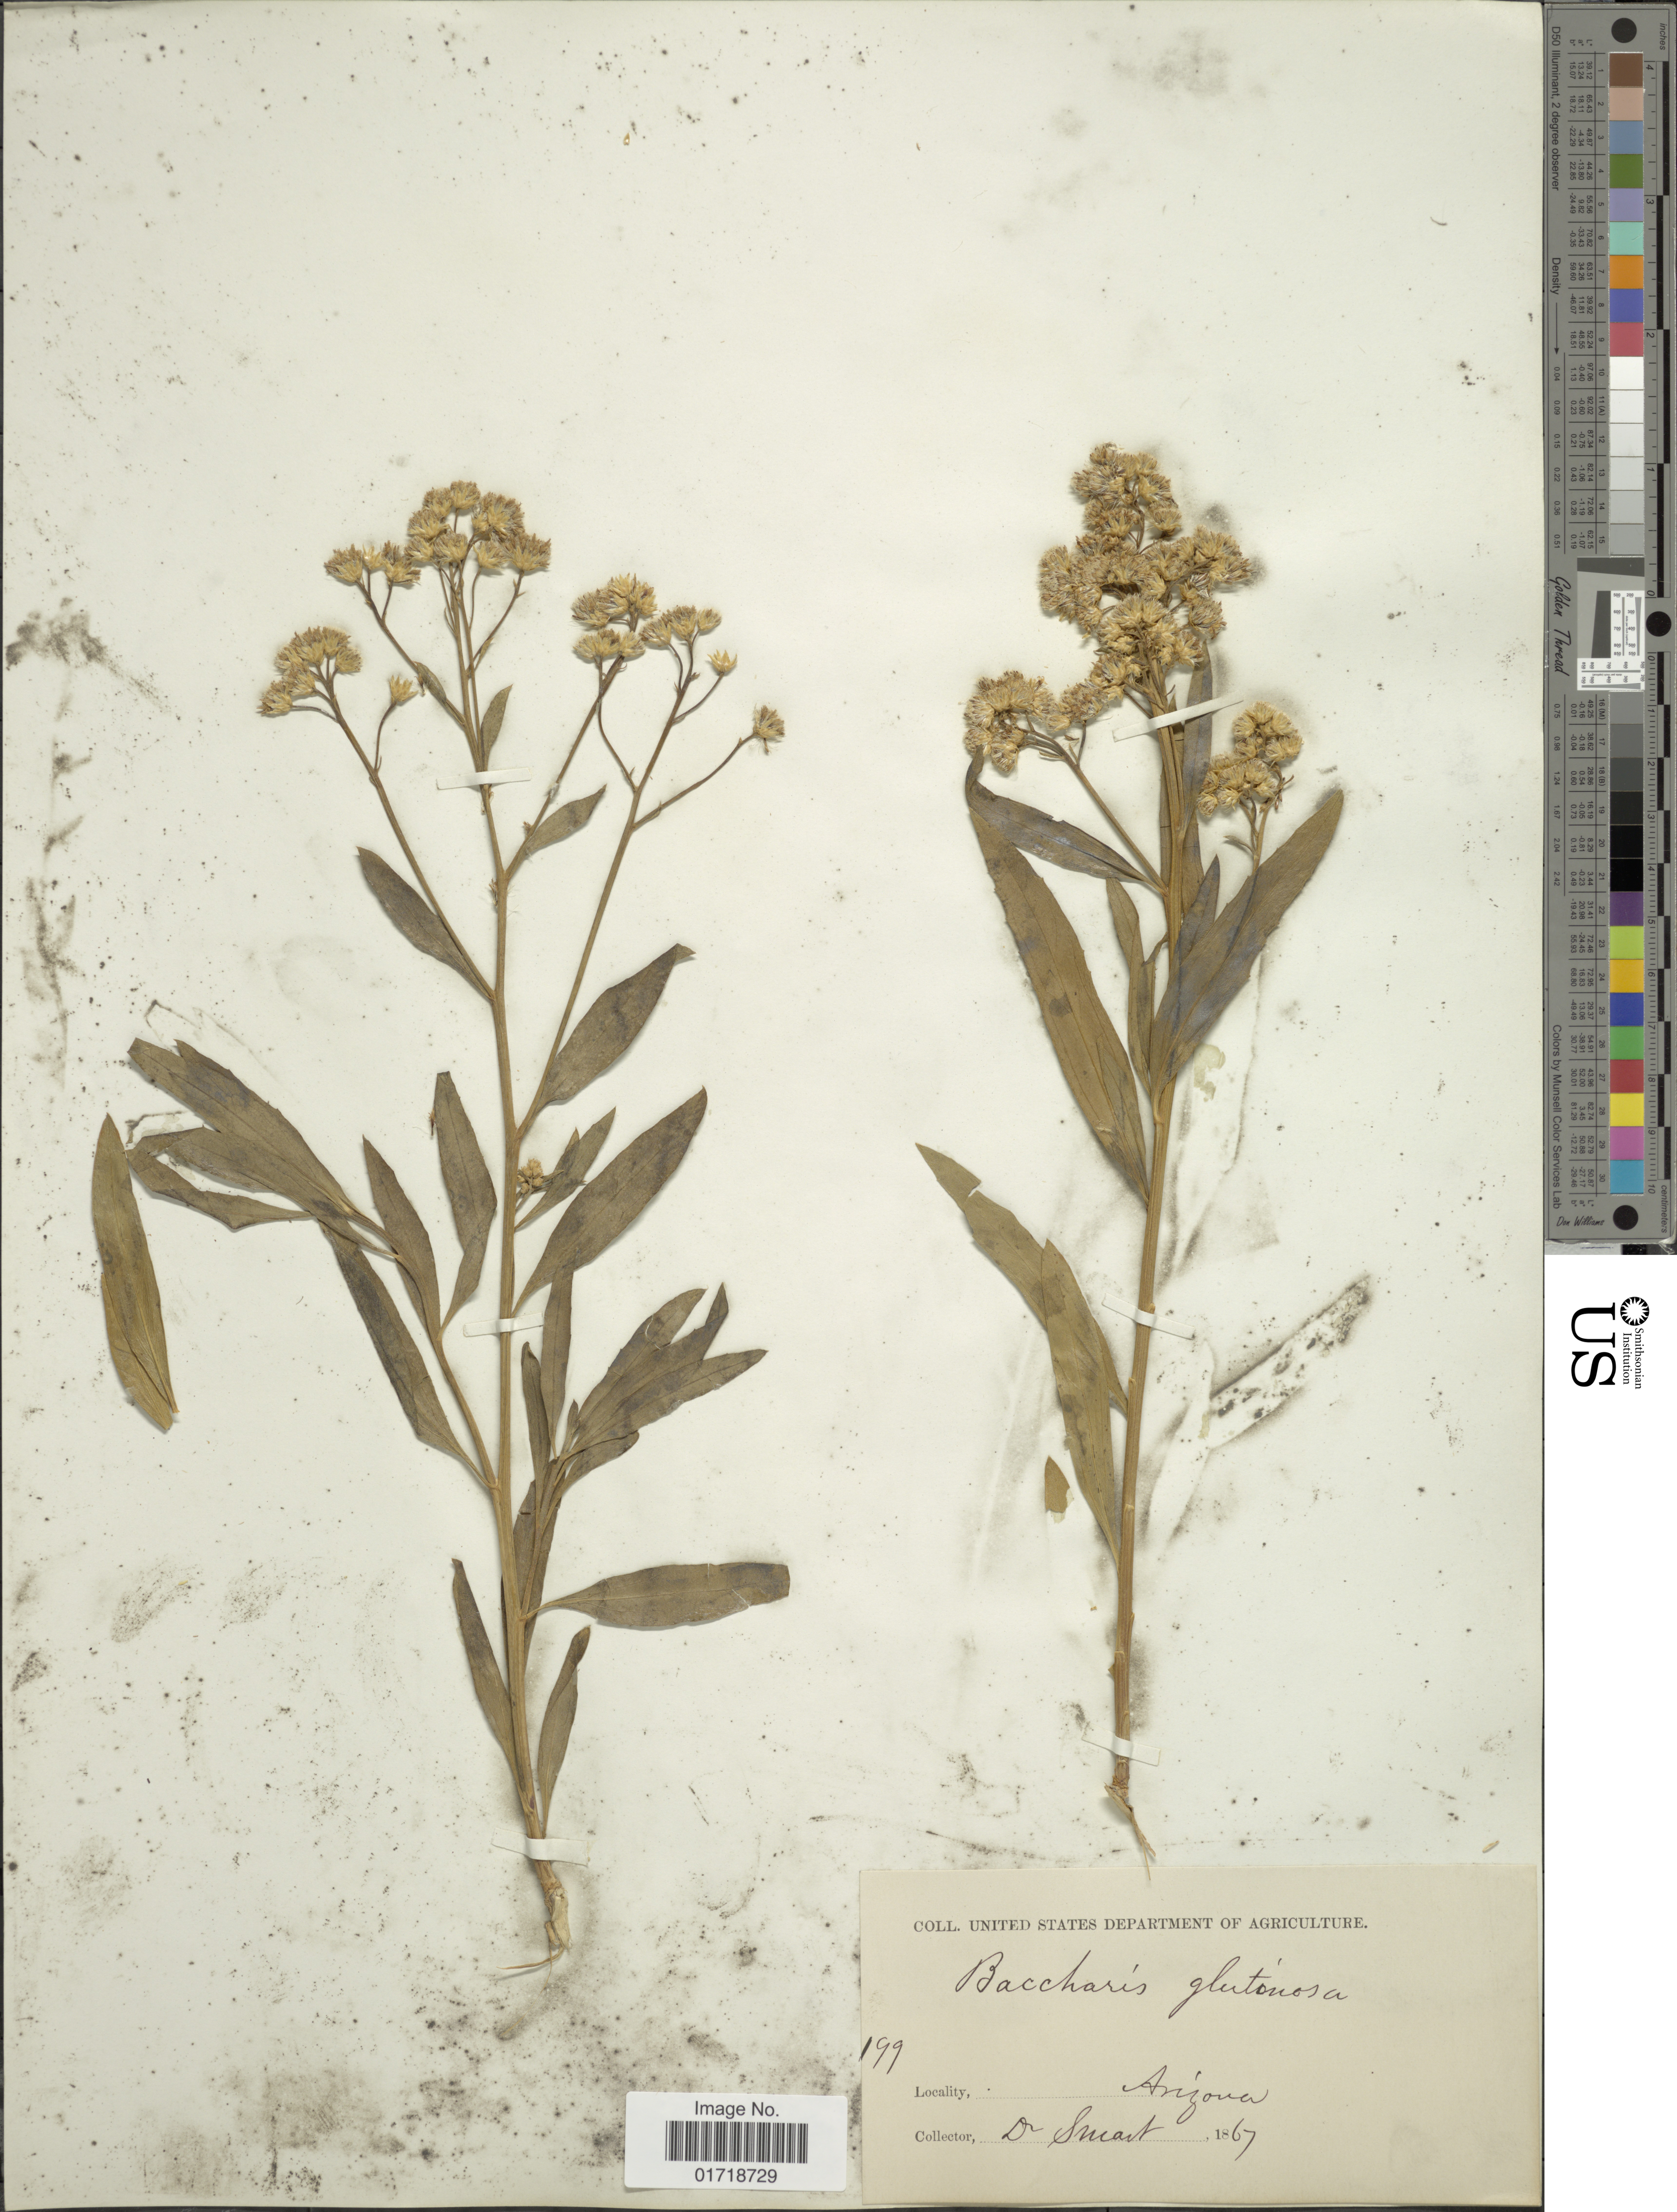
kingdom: Plantae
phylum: Tracheophyta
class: Magnoliopsida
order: Asterales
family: Asteraceae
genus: Baccharis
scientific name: Baccharis glutinosa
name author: Pers.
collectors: -. Smart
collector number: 199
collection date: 1867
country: United States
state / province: Arizona